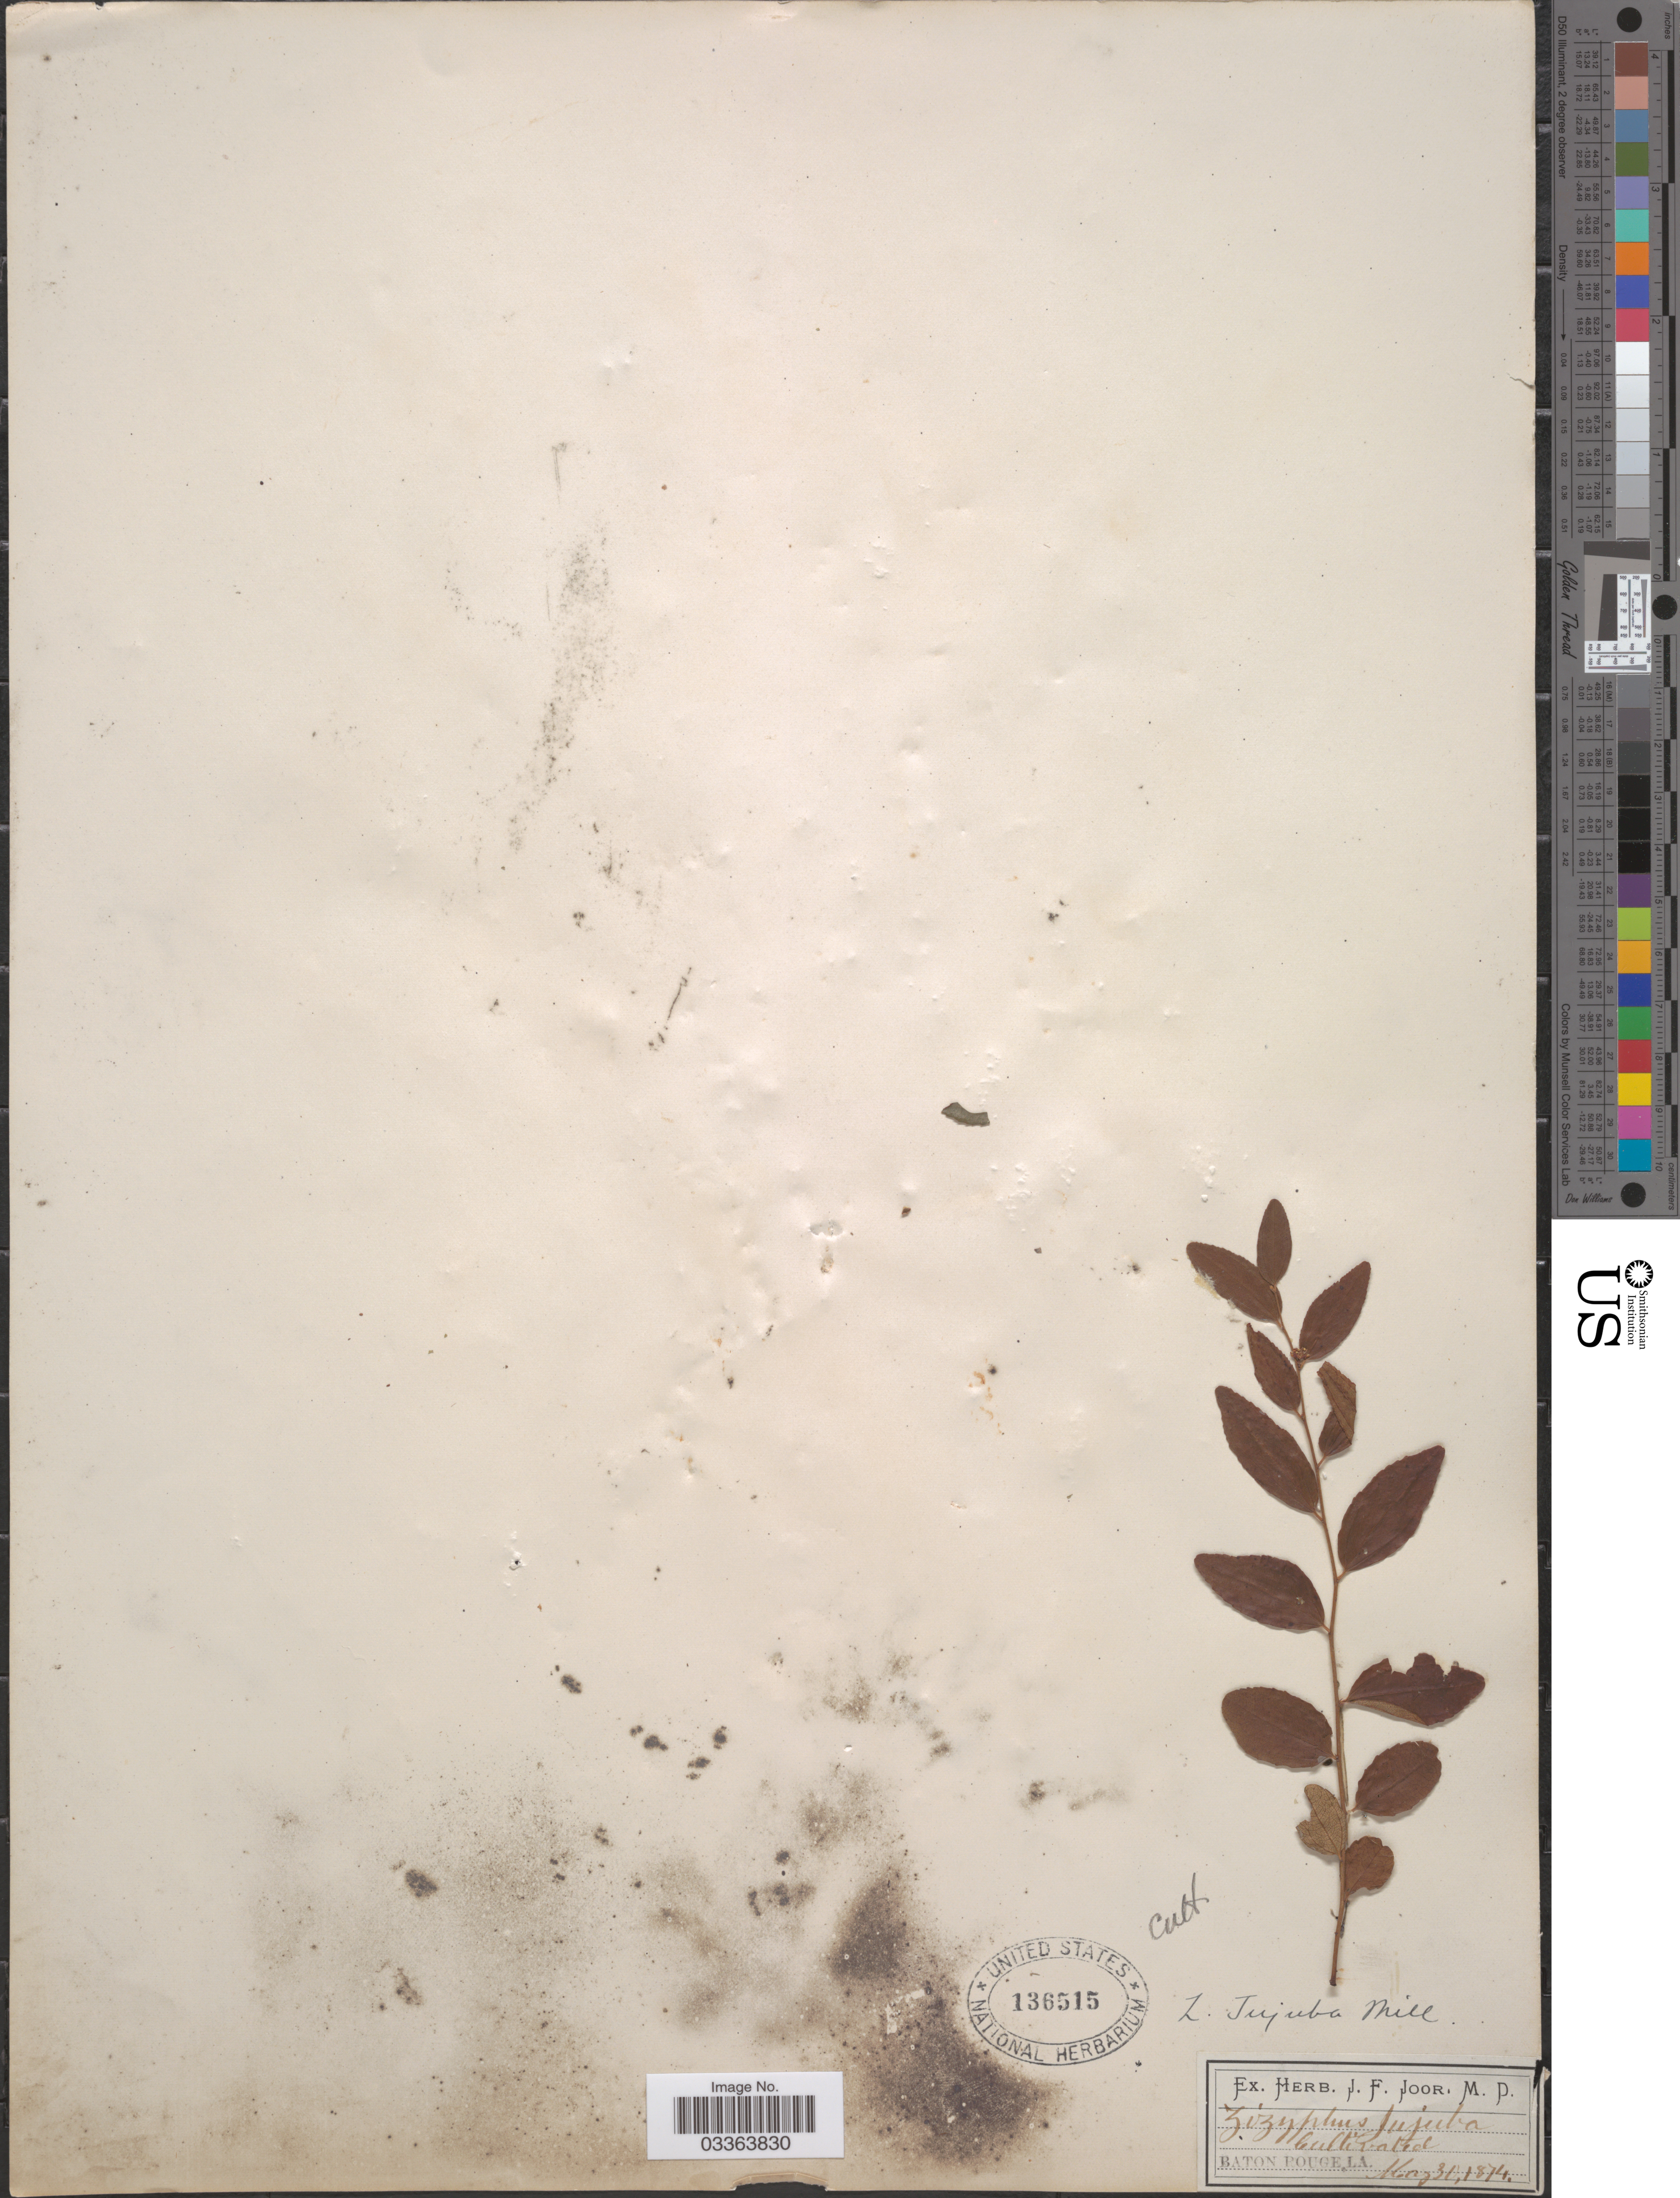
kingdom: Plantae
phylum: Tracheophyta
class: Magnoliopsida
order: Rosales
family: Rhamnaceae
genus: Ziziphus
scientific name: Ziziphus jujuba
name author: Mill.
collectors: ex herb. J.F. Joor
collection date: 1874-05-30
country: United States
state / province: Louisiana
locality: Baton Pouge.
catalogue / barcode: US 136515